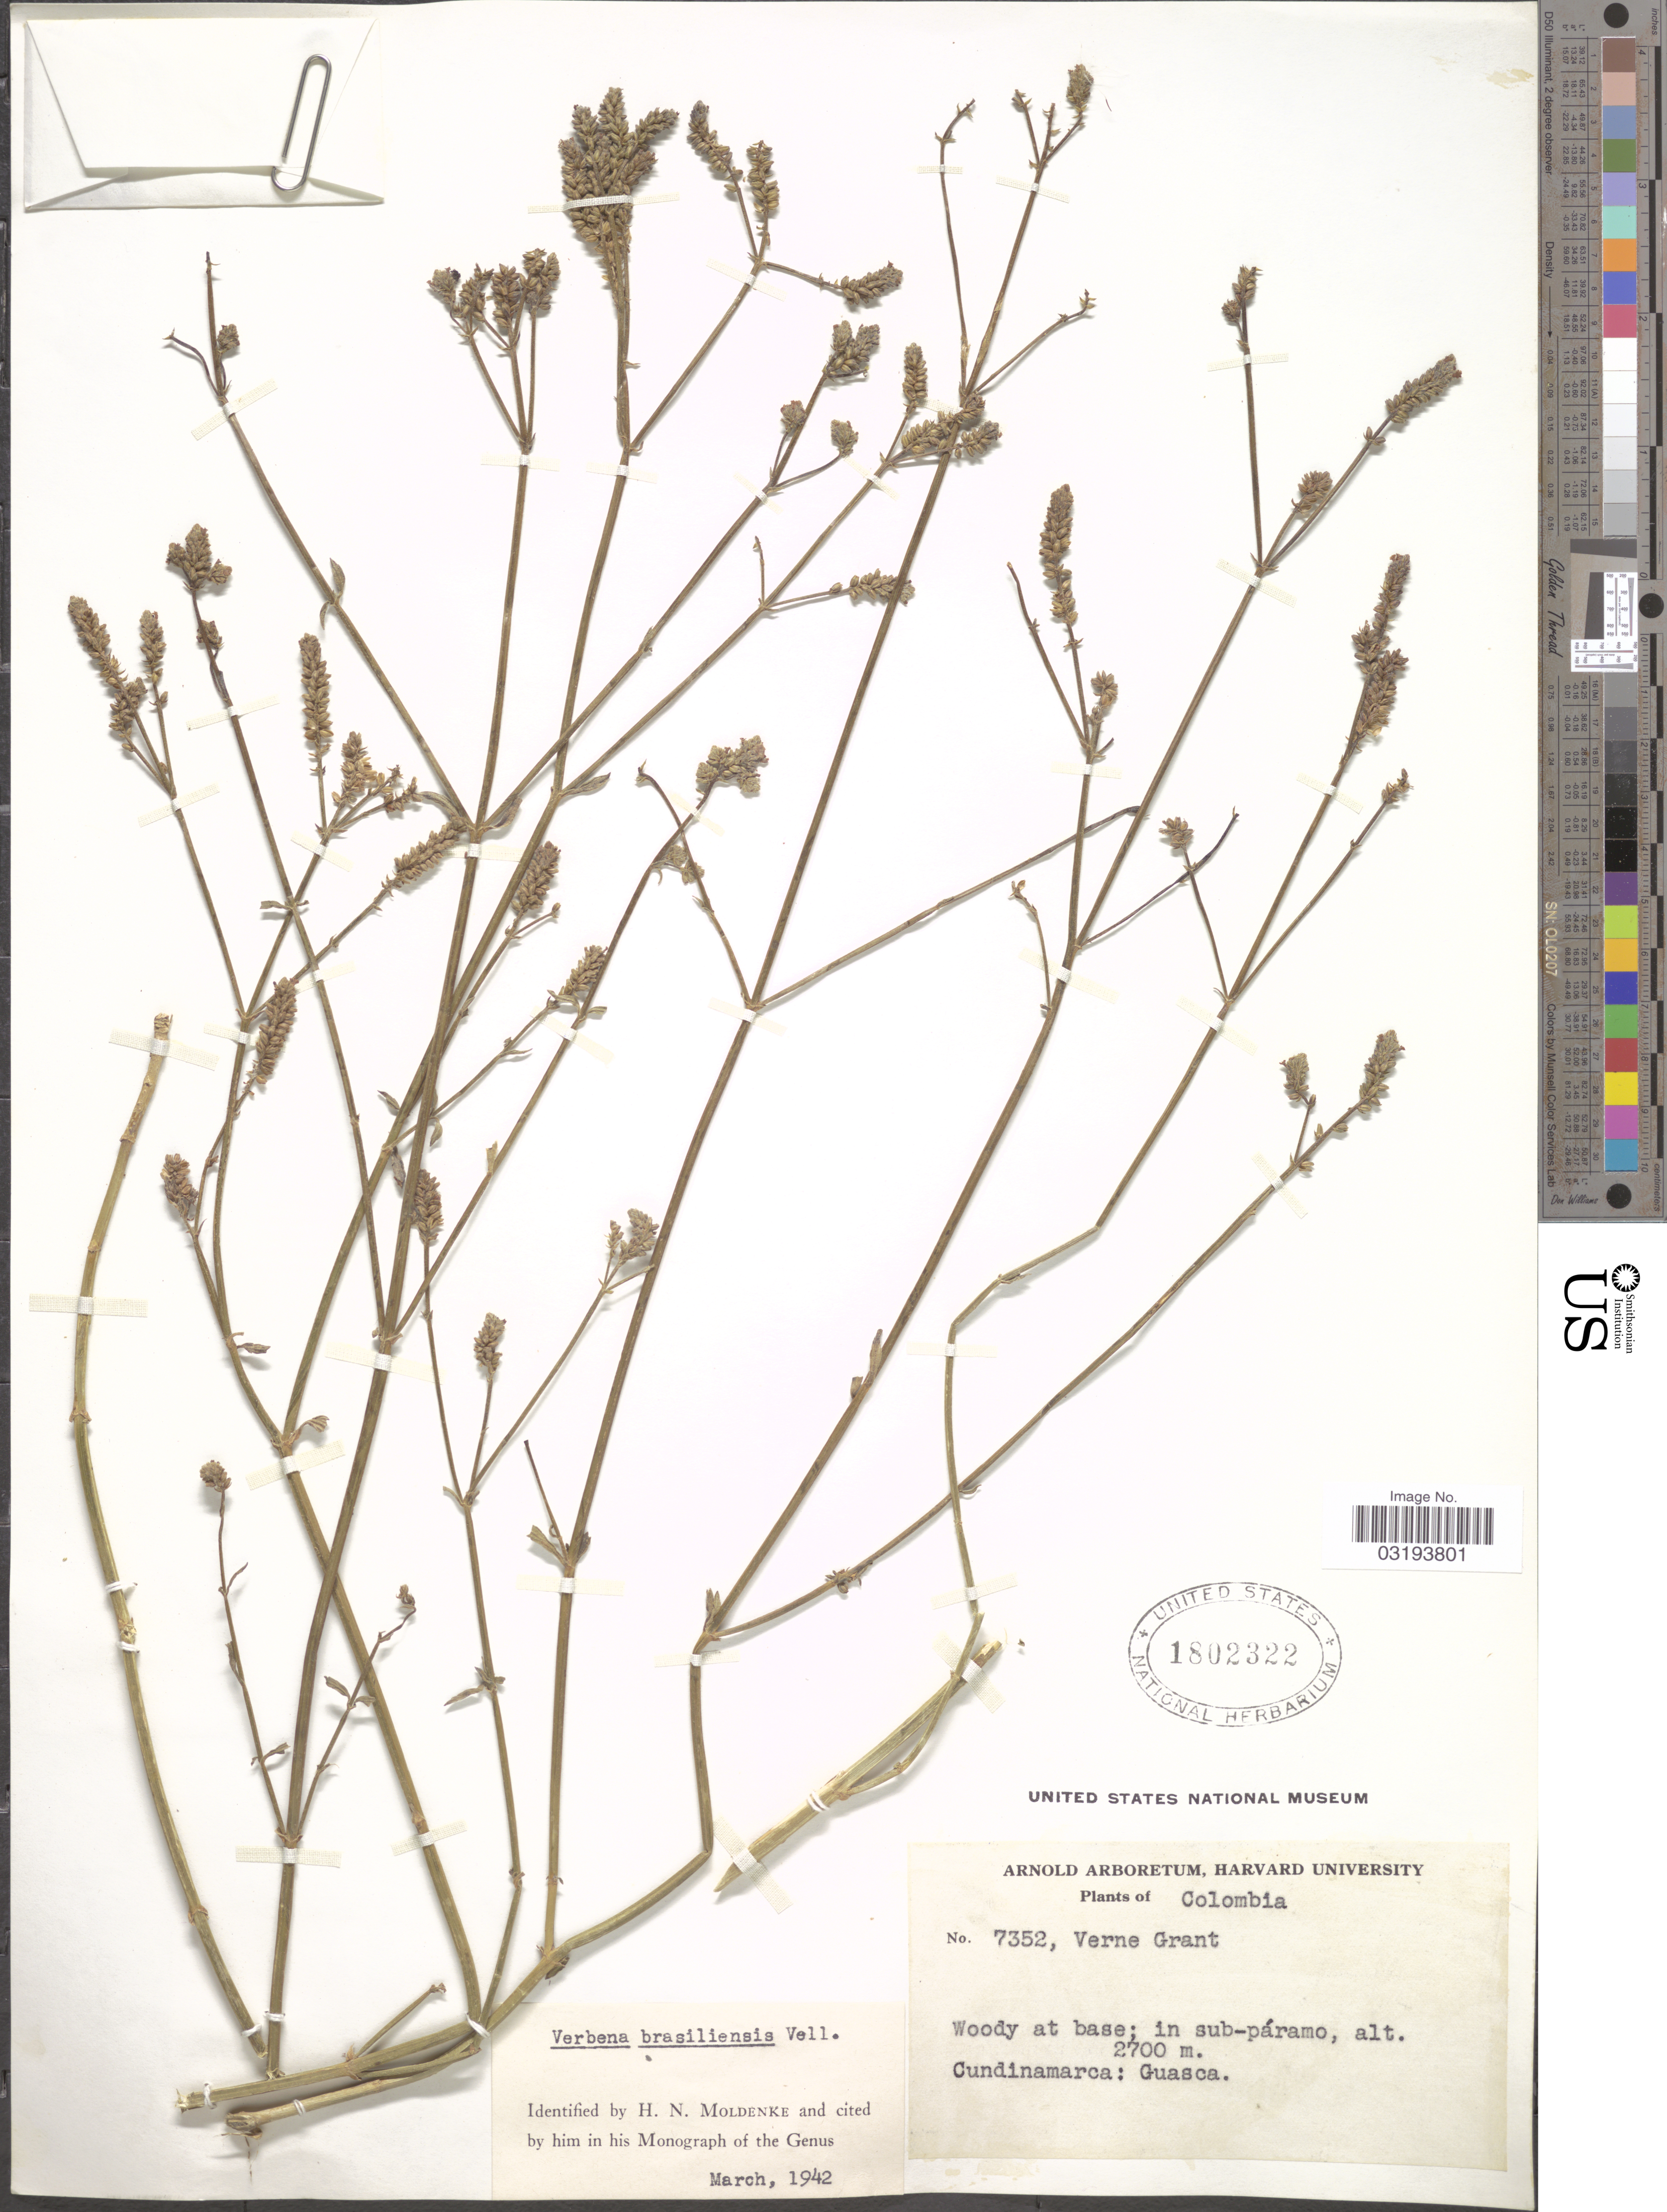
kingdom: Plantae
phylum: Tracheophyta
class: Magnoliopsida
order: Lamiales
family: Verbenaceae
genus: Verbena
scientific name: Verbena litoralis var. brevibracteata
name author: (Kuntze) N. O'Leary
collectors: V. Grant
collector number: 7352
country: Colombia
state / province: Cundinamarca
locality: Woody at base; in sub-páramo, Cundinamarca: Guasca.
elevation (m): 2700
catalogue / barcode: US 1802322